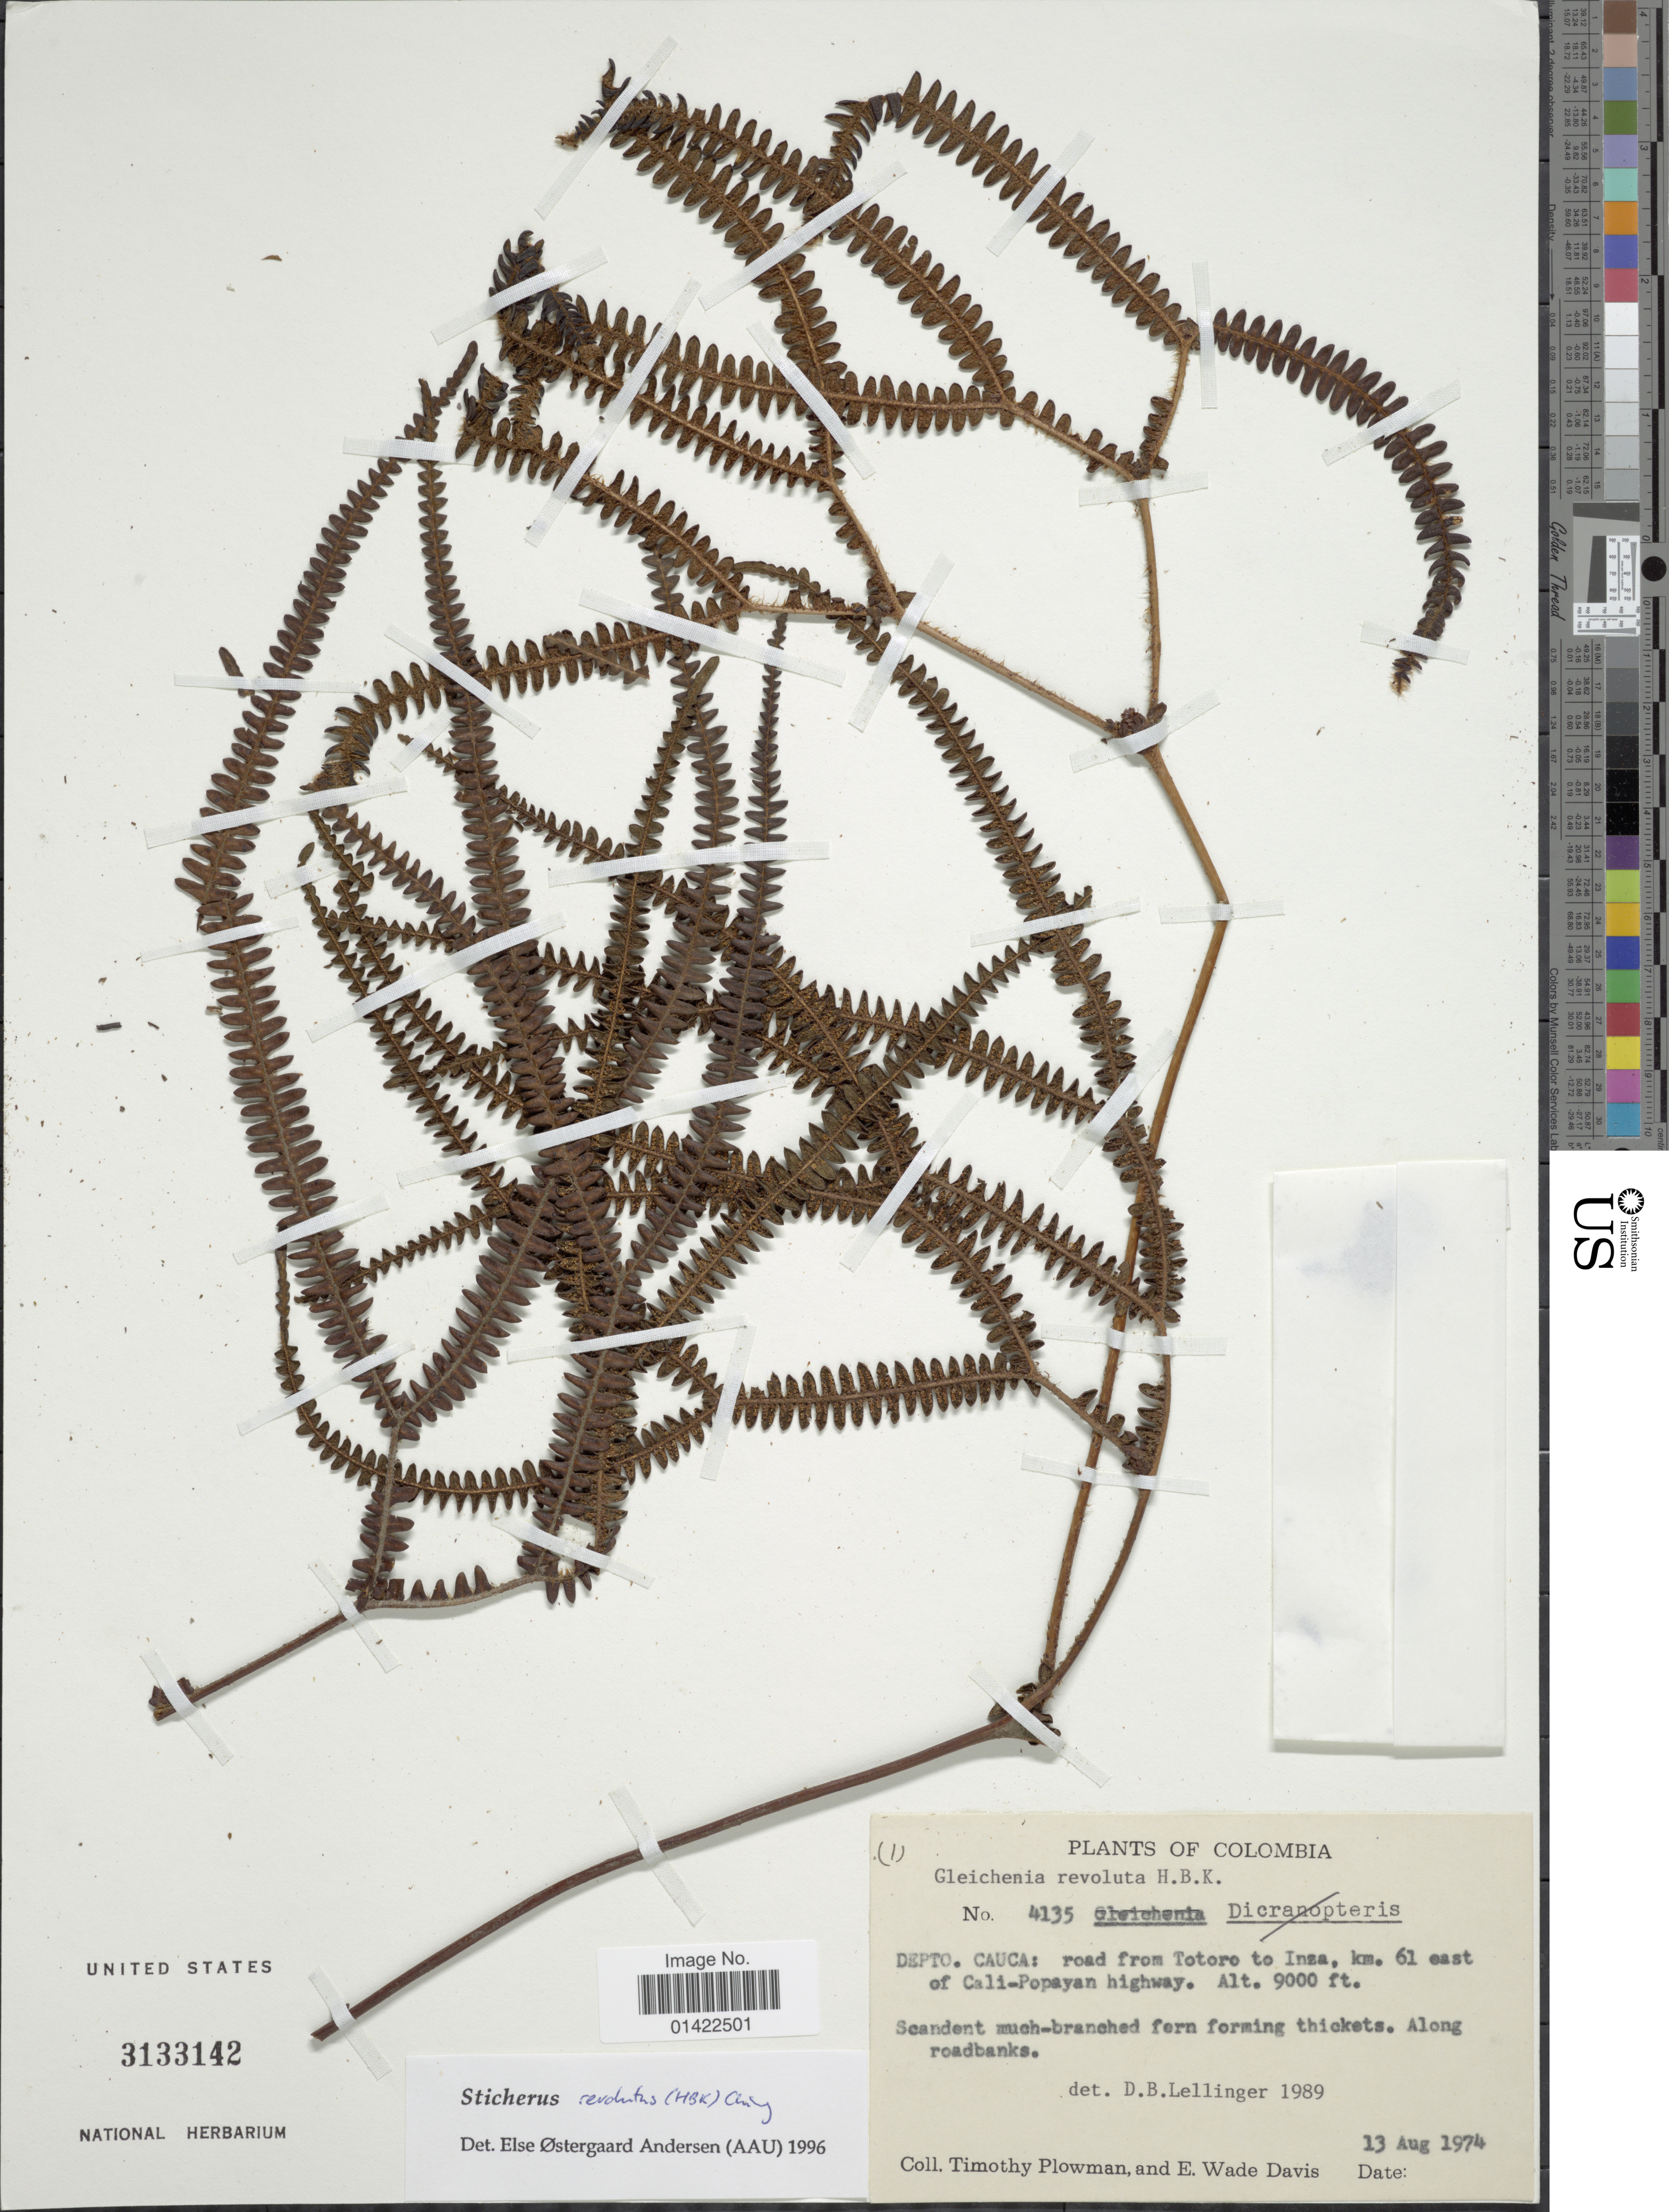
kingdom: Plantae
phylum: Tracheophyta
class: Polypodiopsida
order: Gleicheniales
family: Gleicheniaceae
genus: Sticherus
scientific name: Sticherus revolutus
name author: (Kunth) Ching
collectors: T. Plowman & E. W. Davis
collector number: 4135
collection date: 1974-08-13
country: Colombia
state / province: Cauca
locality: Road from Totoro to Inza, km. 61 east of Cali-Popayan highway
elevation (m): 9000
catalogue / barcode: US 3133142